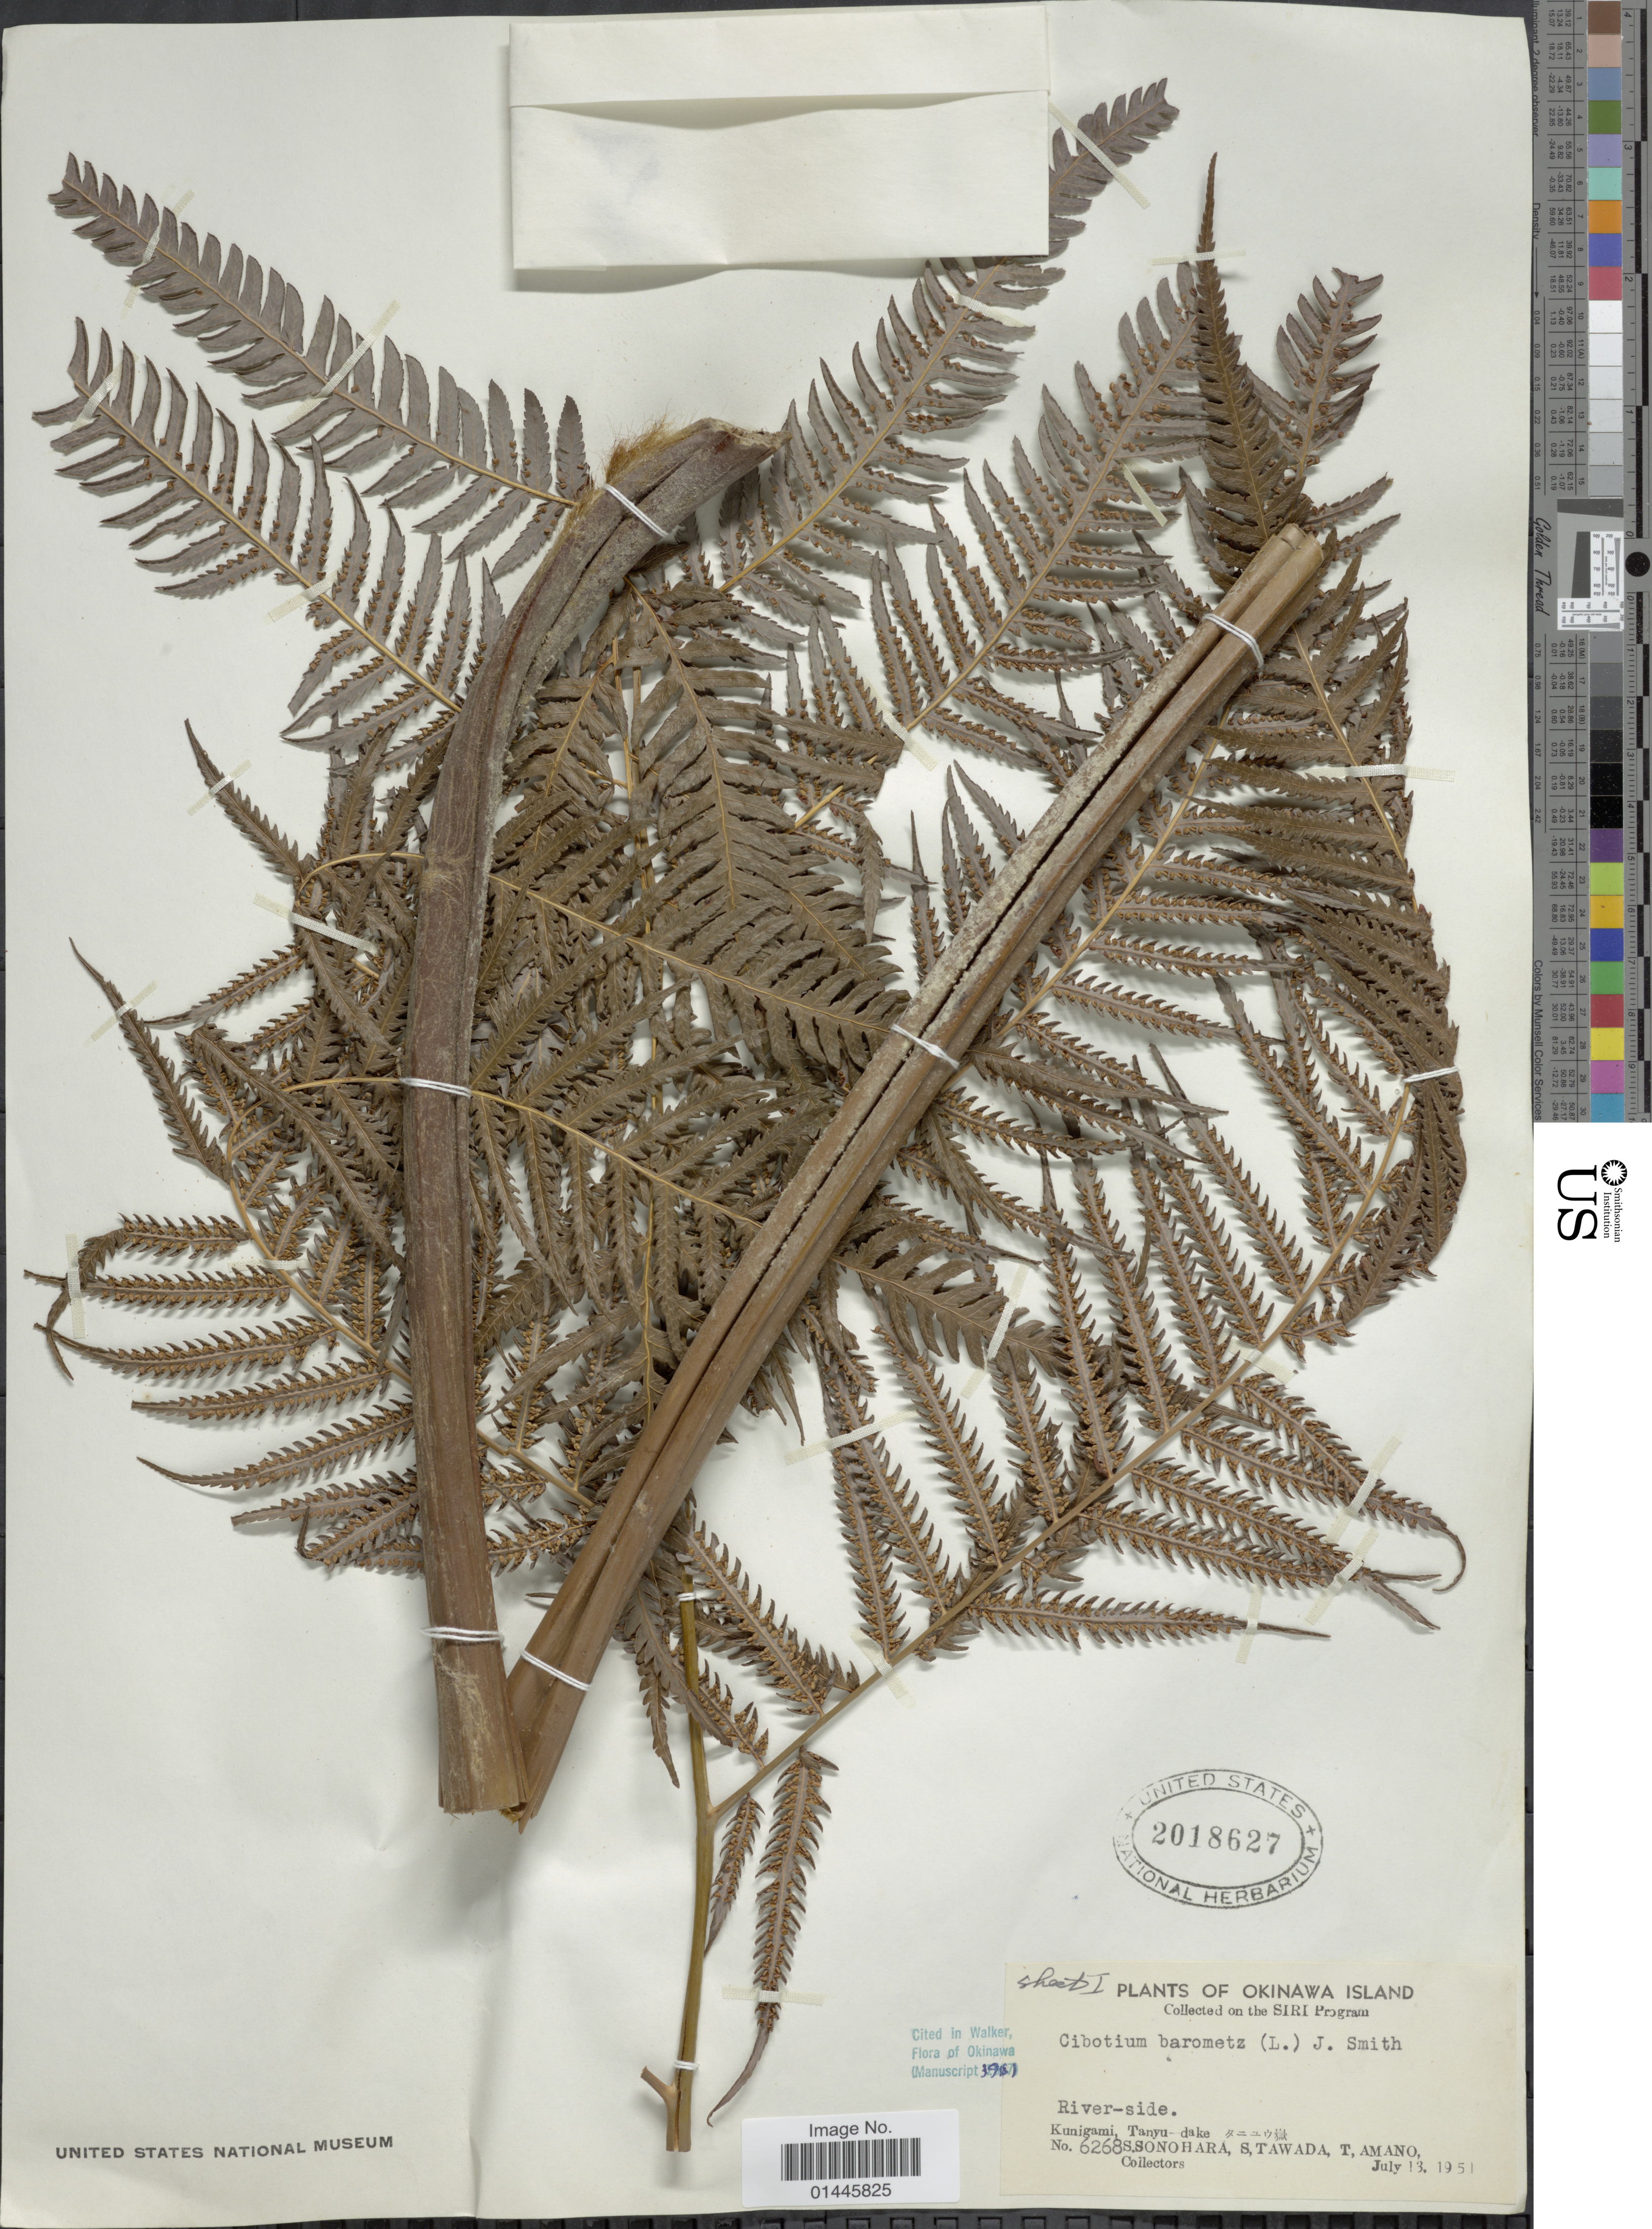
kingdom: Plantae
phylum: Tracheophyta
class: Polypodiopsida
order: Cyatheales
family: Cibotiaceae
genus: Cibotium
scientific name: Cibotium barometz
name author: (L.) J. Sm.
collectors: S. Sonohara, S. Tawada & T. Amano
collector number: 6268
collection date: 1951-07-18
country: Japan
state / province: Okinawa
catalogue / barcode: US 2018627